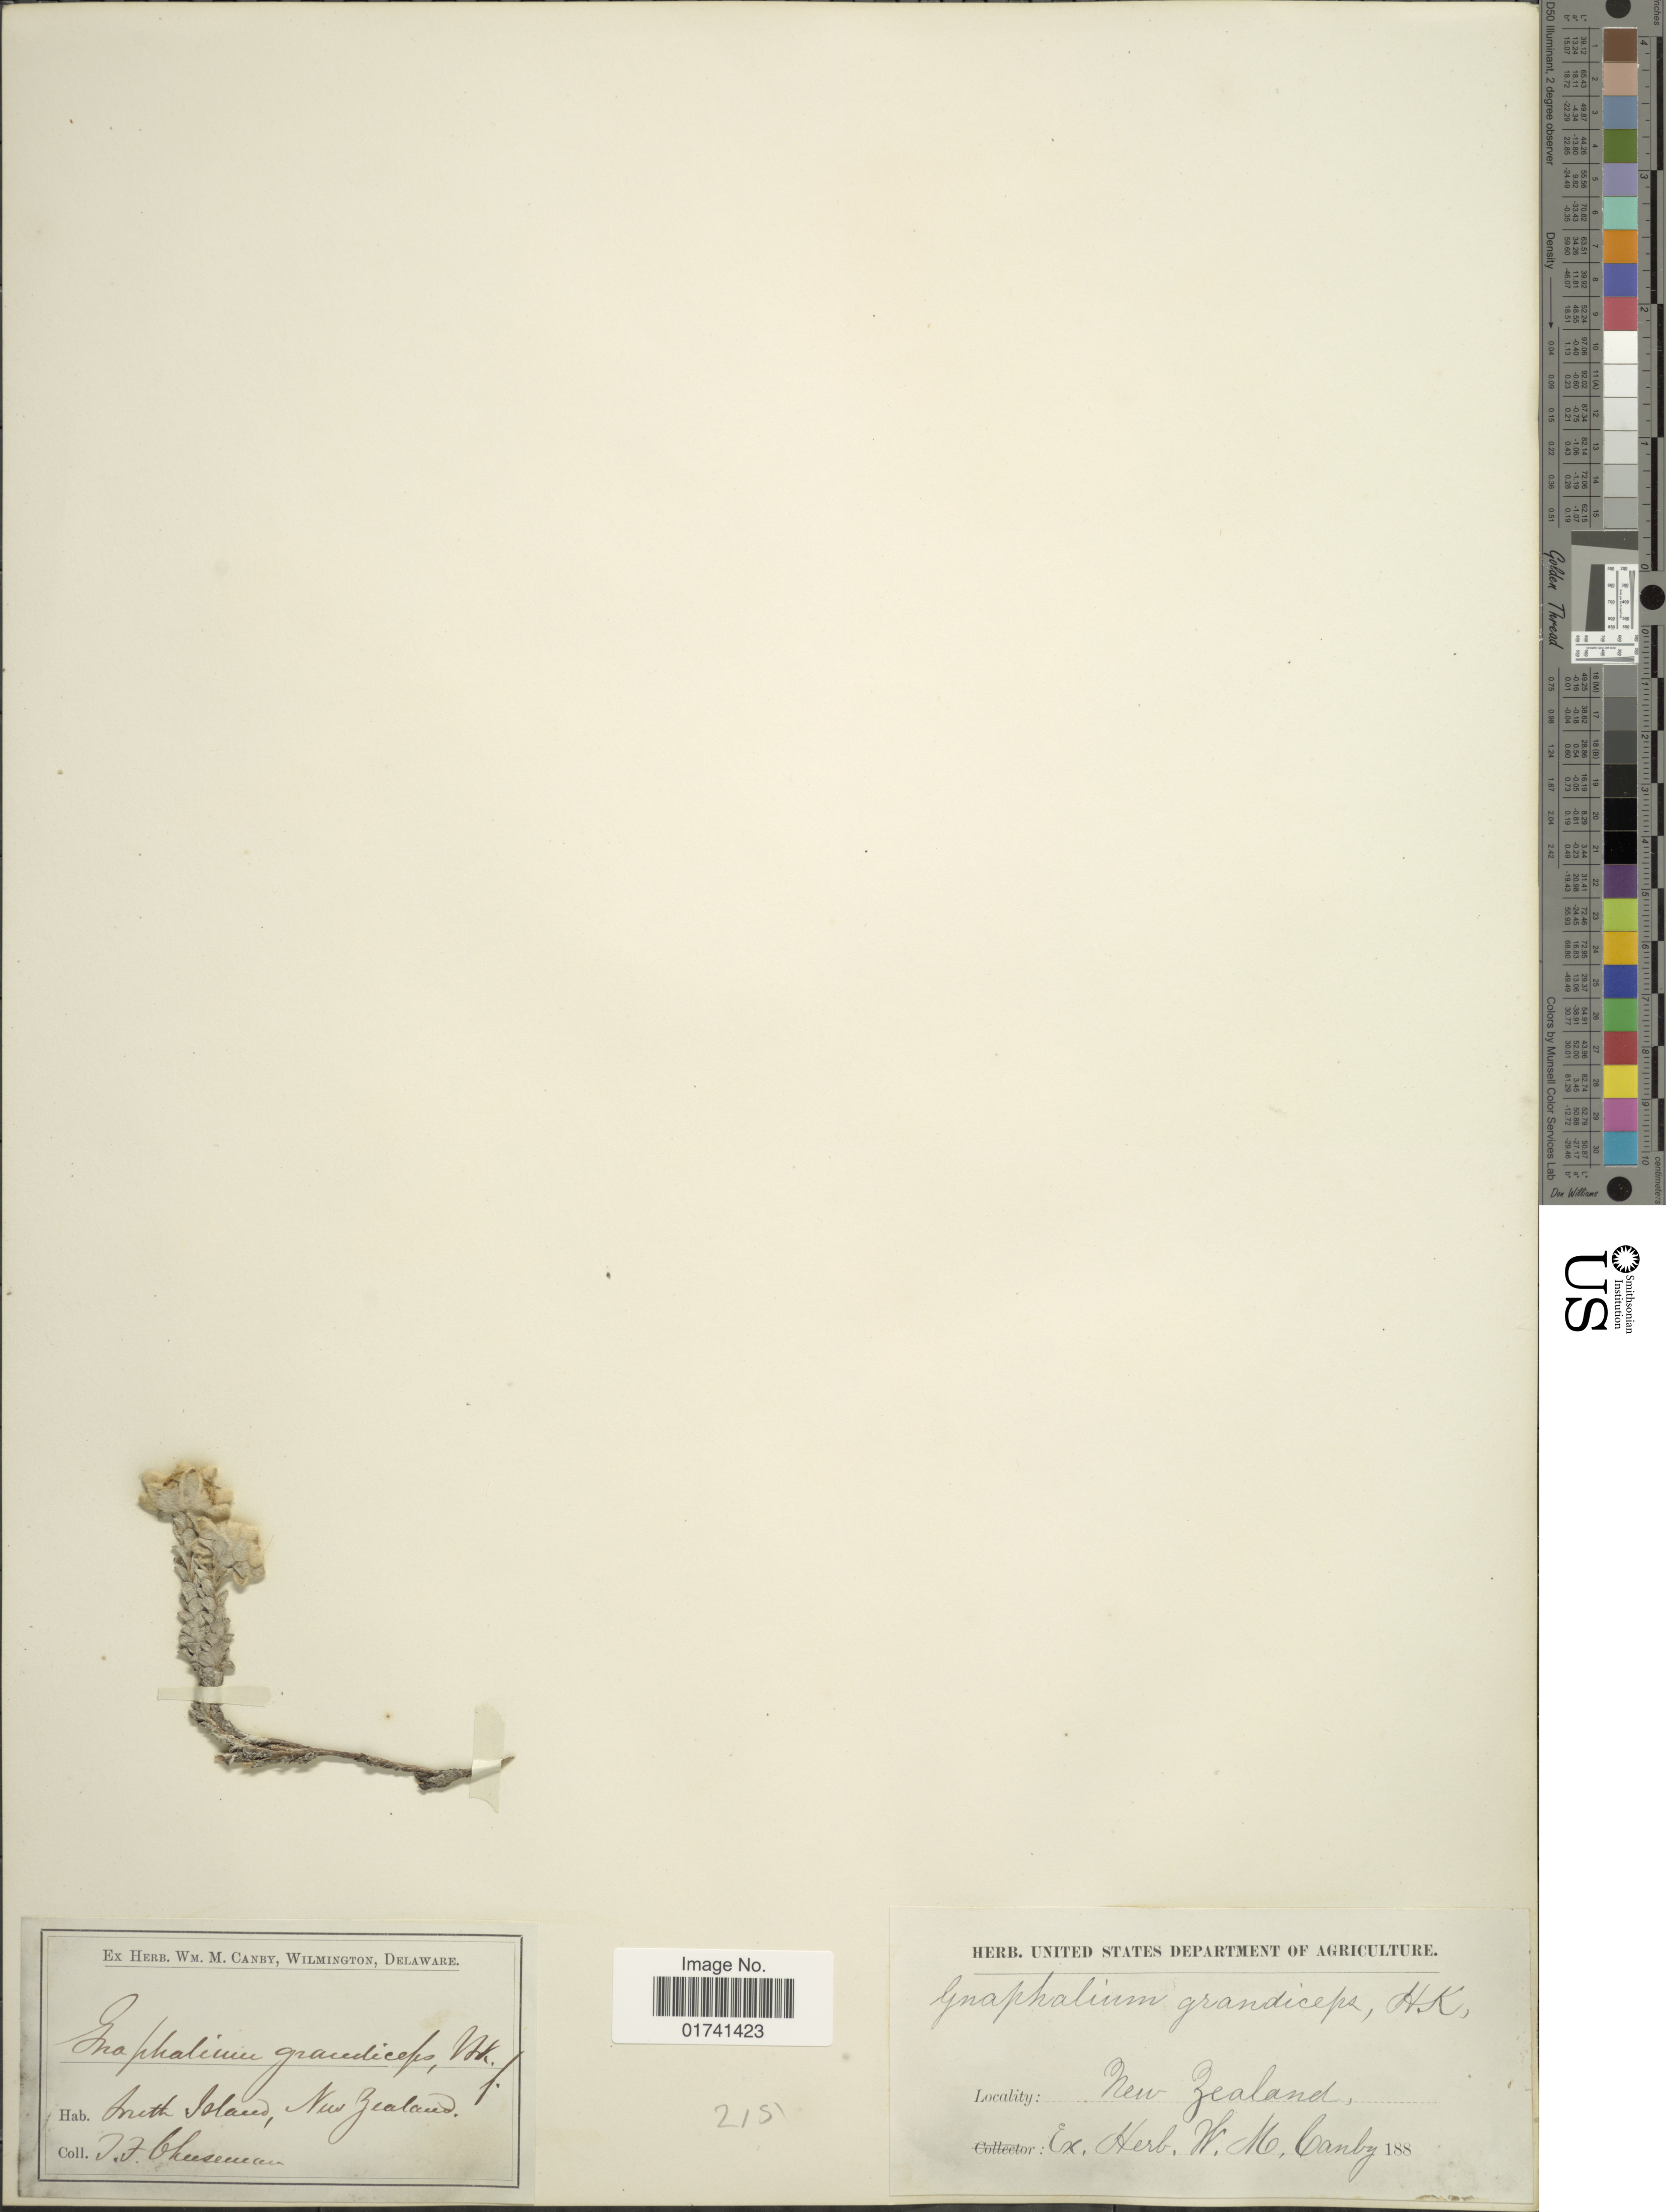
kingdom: Plantae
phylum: Tracheophyta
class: Magnoliopsida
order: Asterales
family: Asteraceae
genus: Leucogenes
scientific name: Leucogenes grandiceps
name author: P. Beauv.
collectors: T. F. Cheeseman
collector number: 215?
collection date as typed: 188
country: New Zealand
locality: South Island.